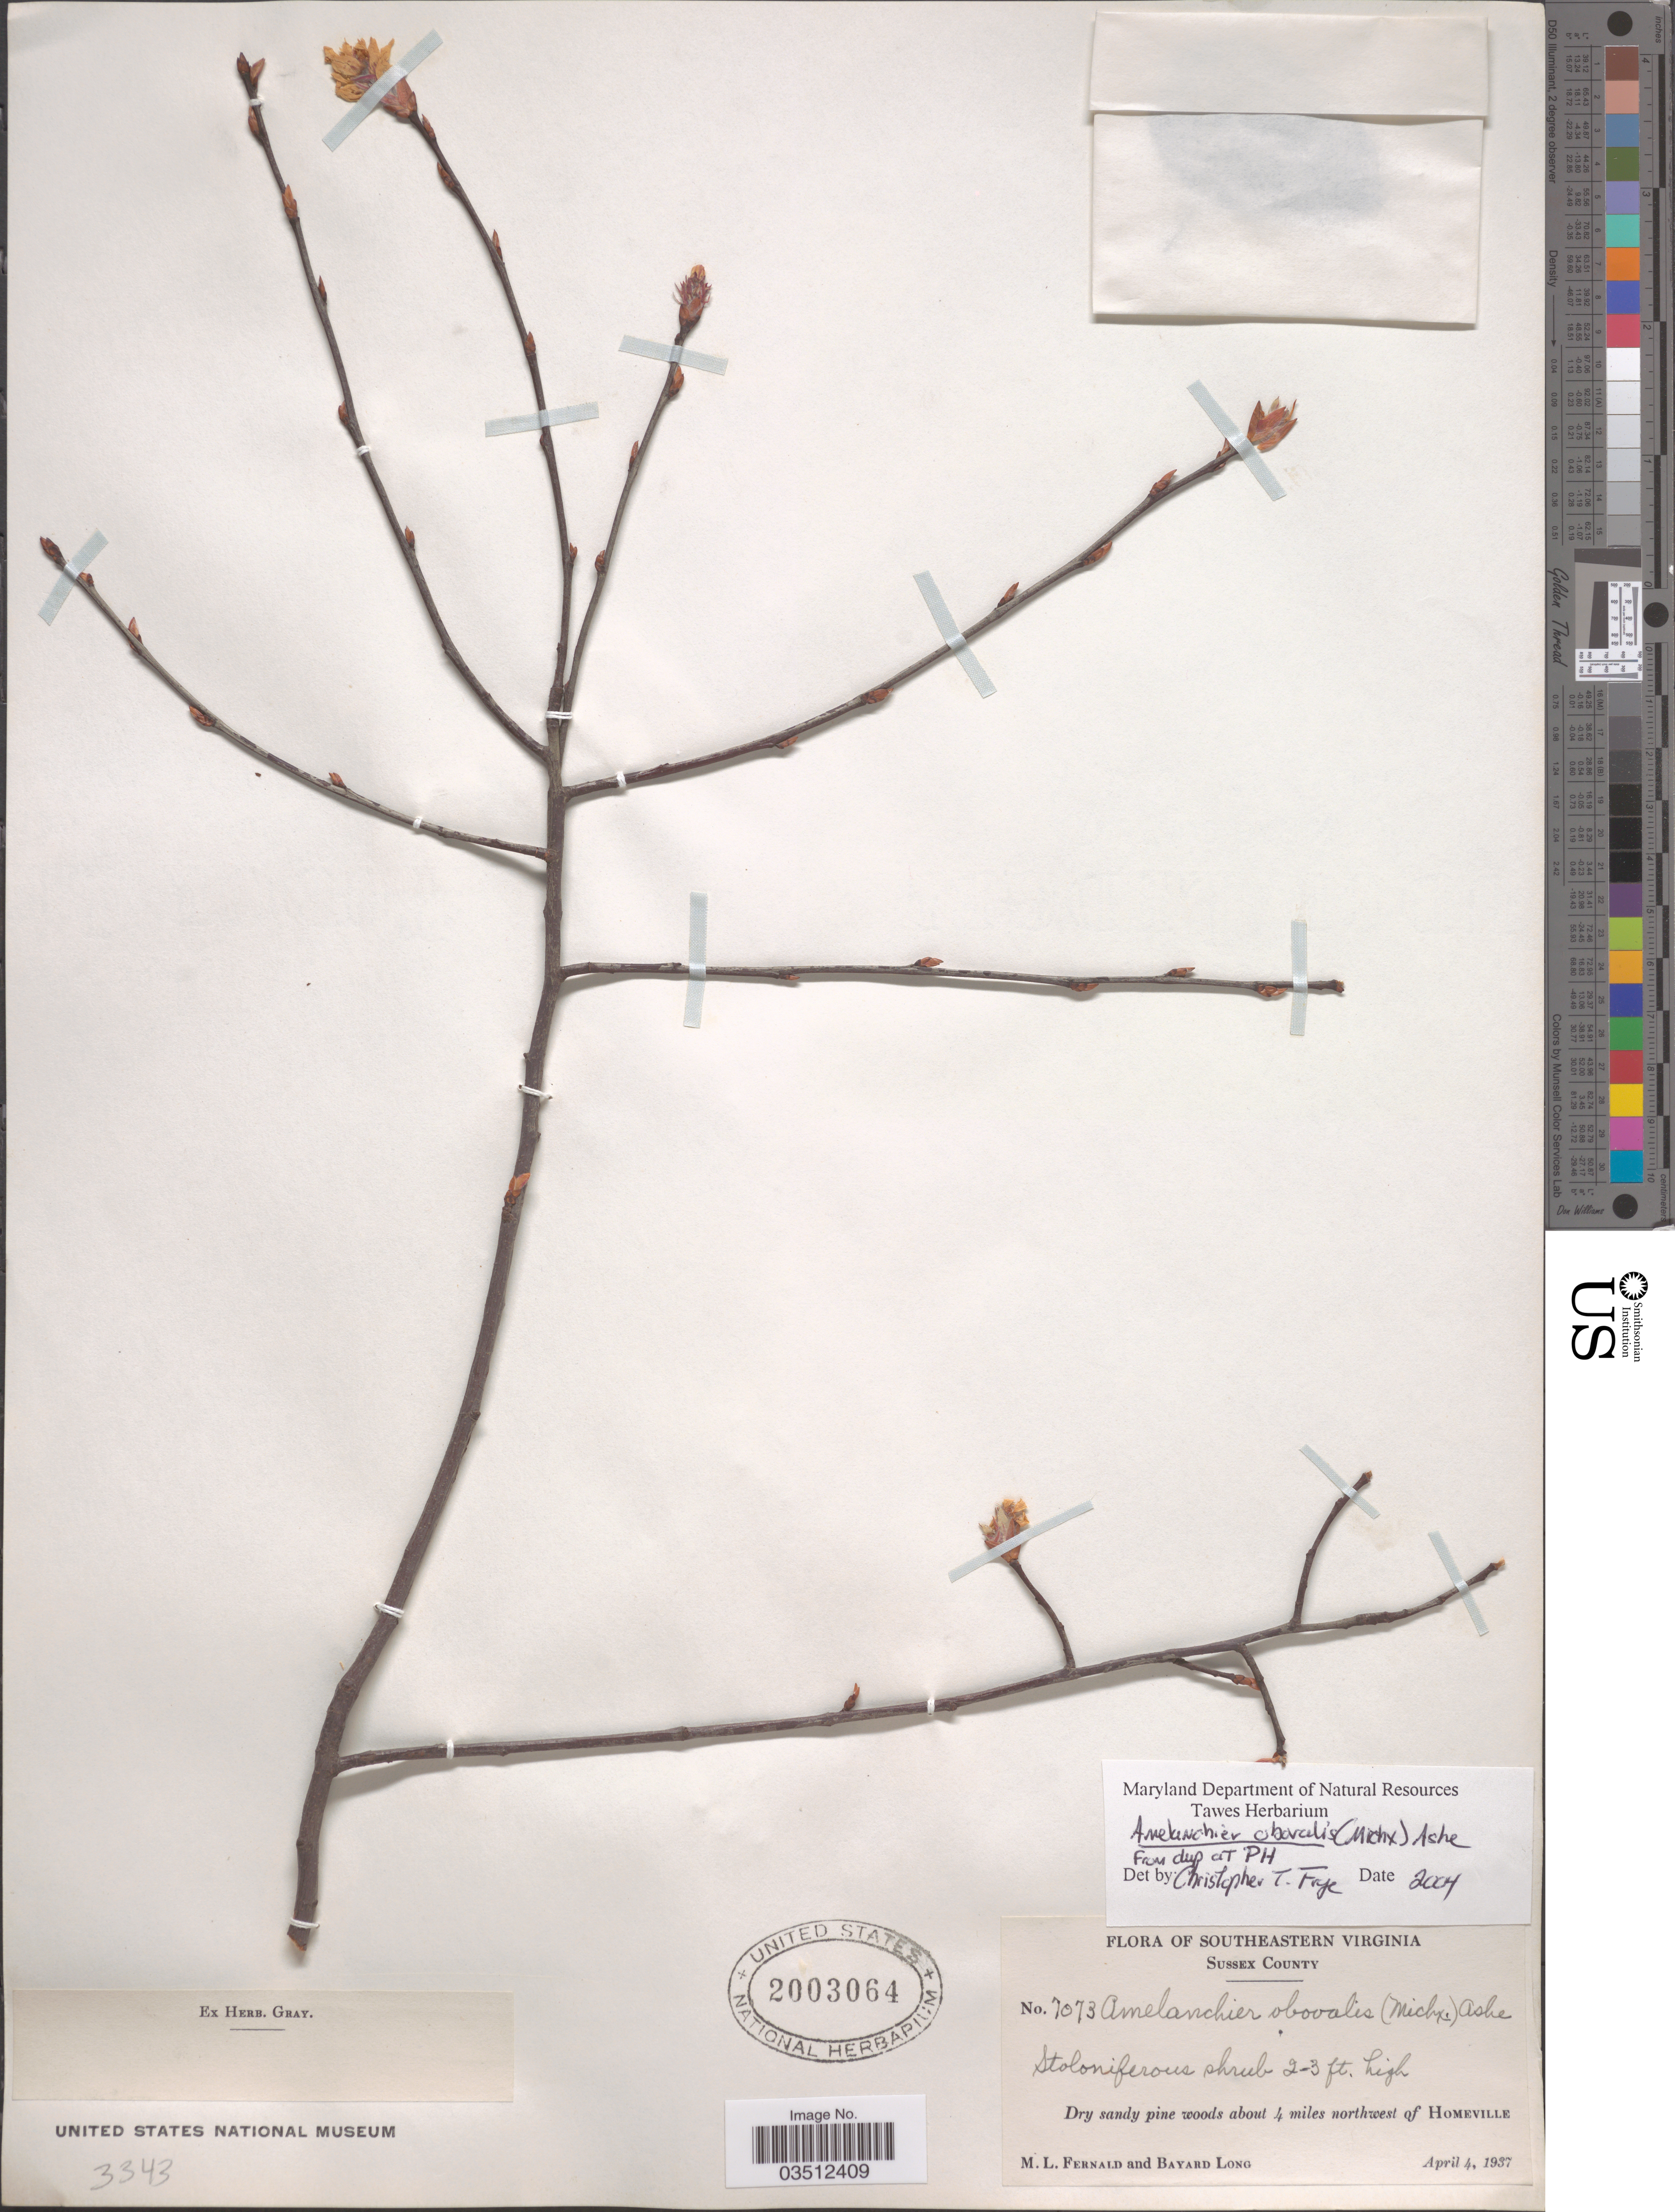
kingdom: Plantae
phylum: Tracheophyta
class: Magnoliopsida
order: Rosales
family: Rosaceae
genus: Amelanchier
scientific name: Amelanchier obovalis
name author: (Michx.) Ashe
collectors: M. L. Fernald & B. Long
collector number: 7073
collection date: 1937-04-04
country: United States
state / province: Virginia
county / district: Sussex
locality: Southeastern Virginia. Sussex County. Dry sandy pine woods about 4 miles northwest of Homeville.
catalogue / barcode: US 2003064